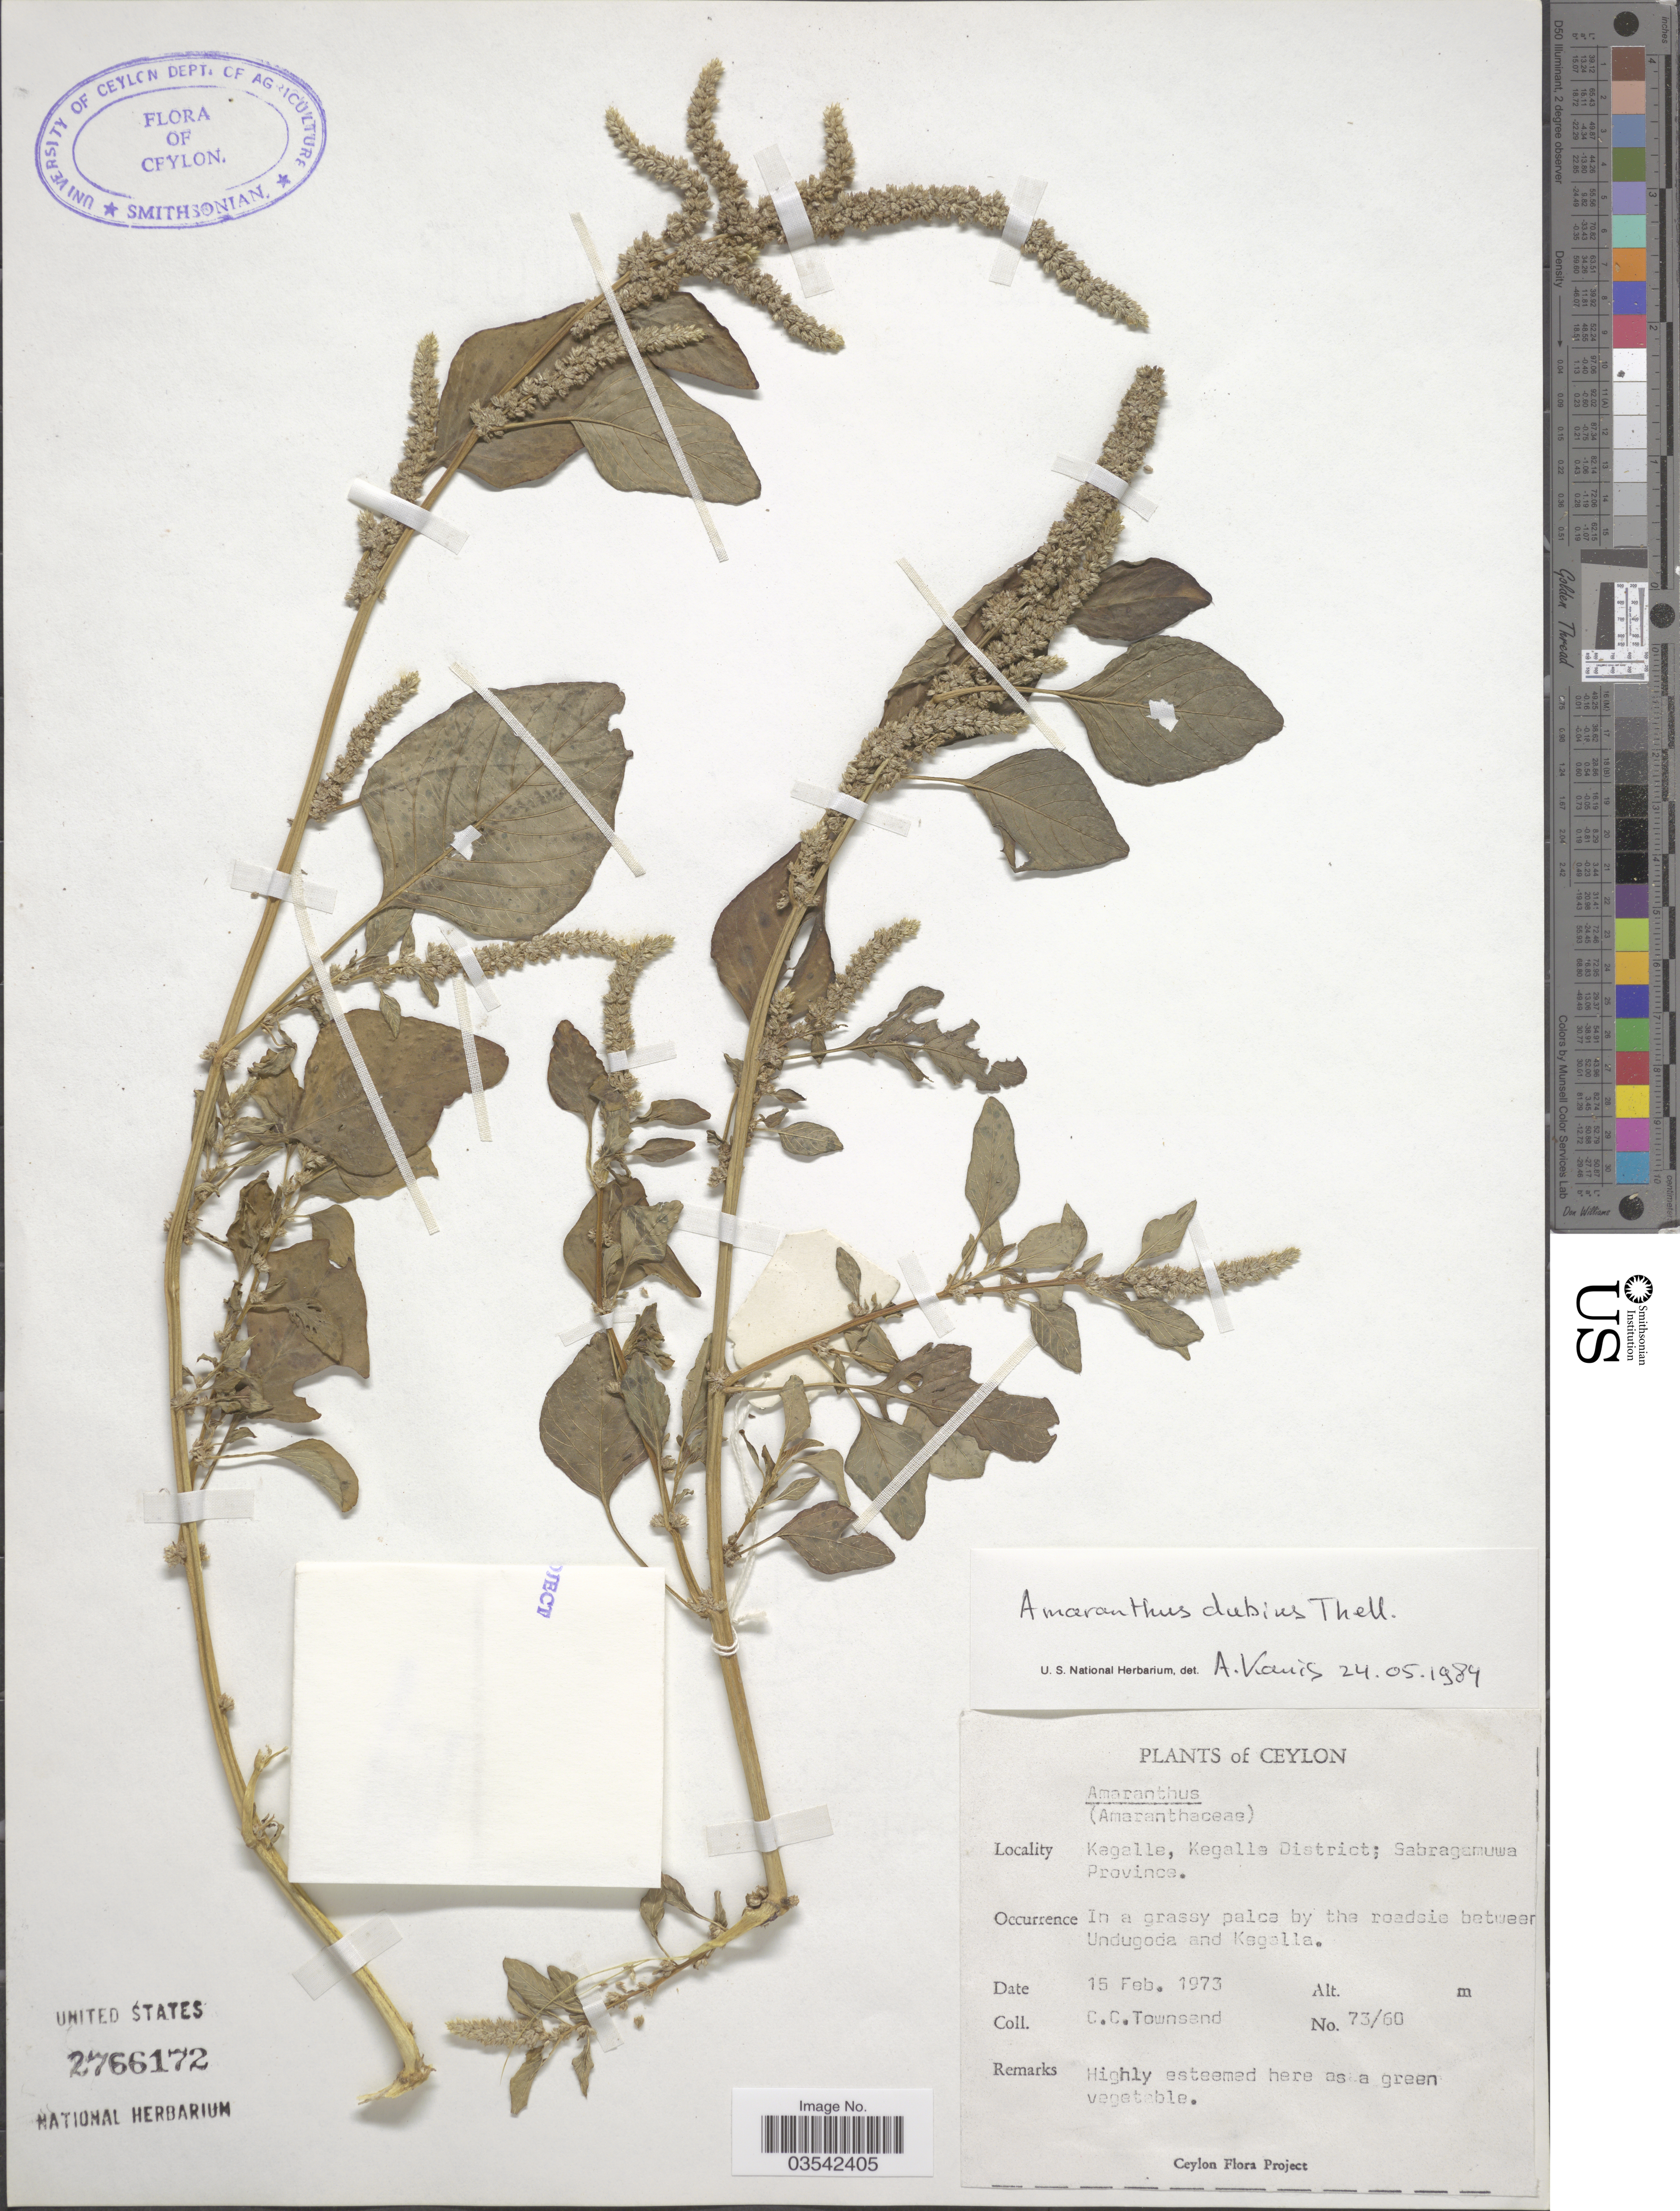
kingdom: Plantae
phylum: Tracheophyta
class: Magnoliopsida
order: Caryophyllales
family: Amaranthaceae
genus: Amaranthus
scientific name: Amaranthus dubius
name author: Mart. ex Thell.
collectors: C. C. Townsend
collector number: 73/60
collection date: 1973-02-15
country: Sri Lanka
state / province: Sabaragamuwa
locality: Ceylon. Kegalle, Kegalle District; Sabragamuwa Province. By the roadsie between Undogoda and Kegalla.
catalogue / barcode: US 2766172